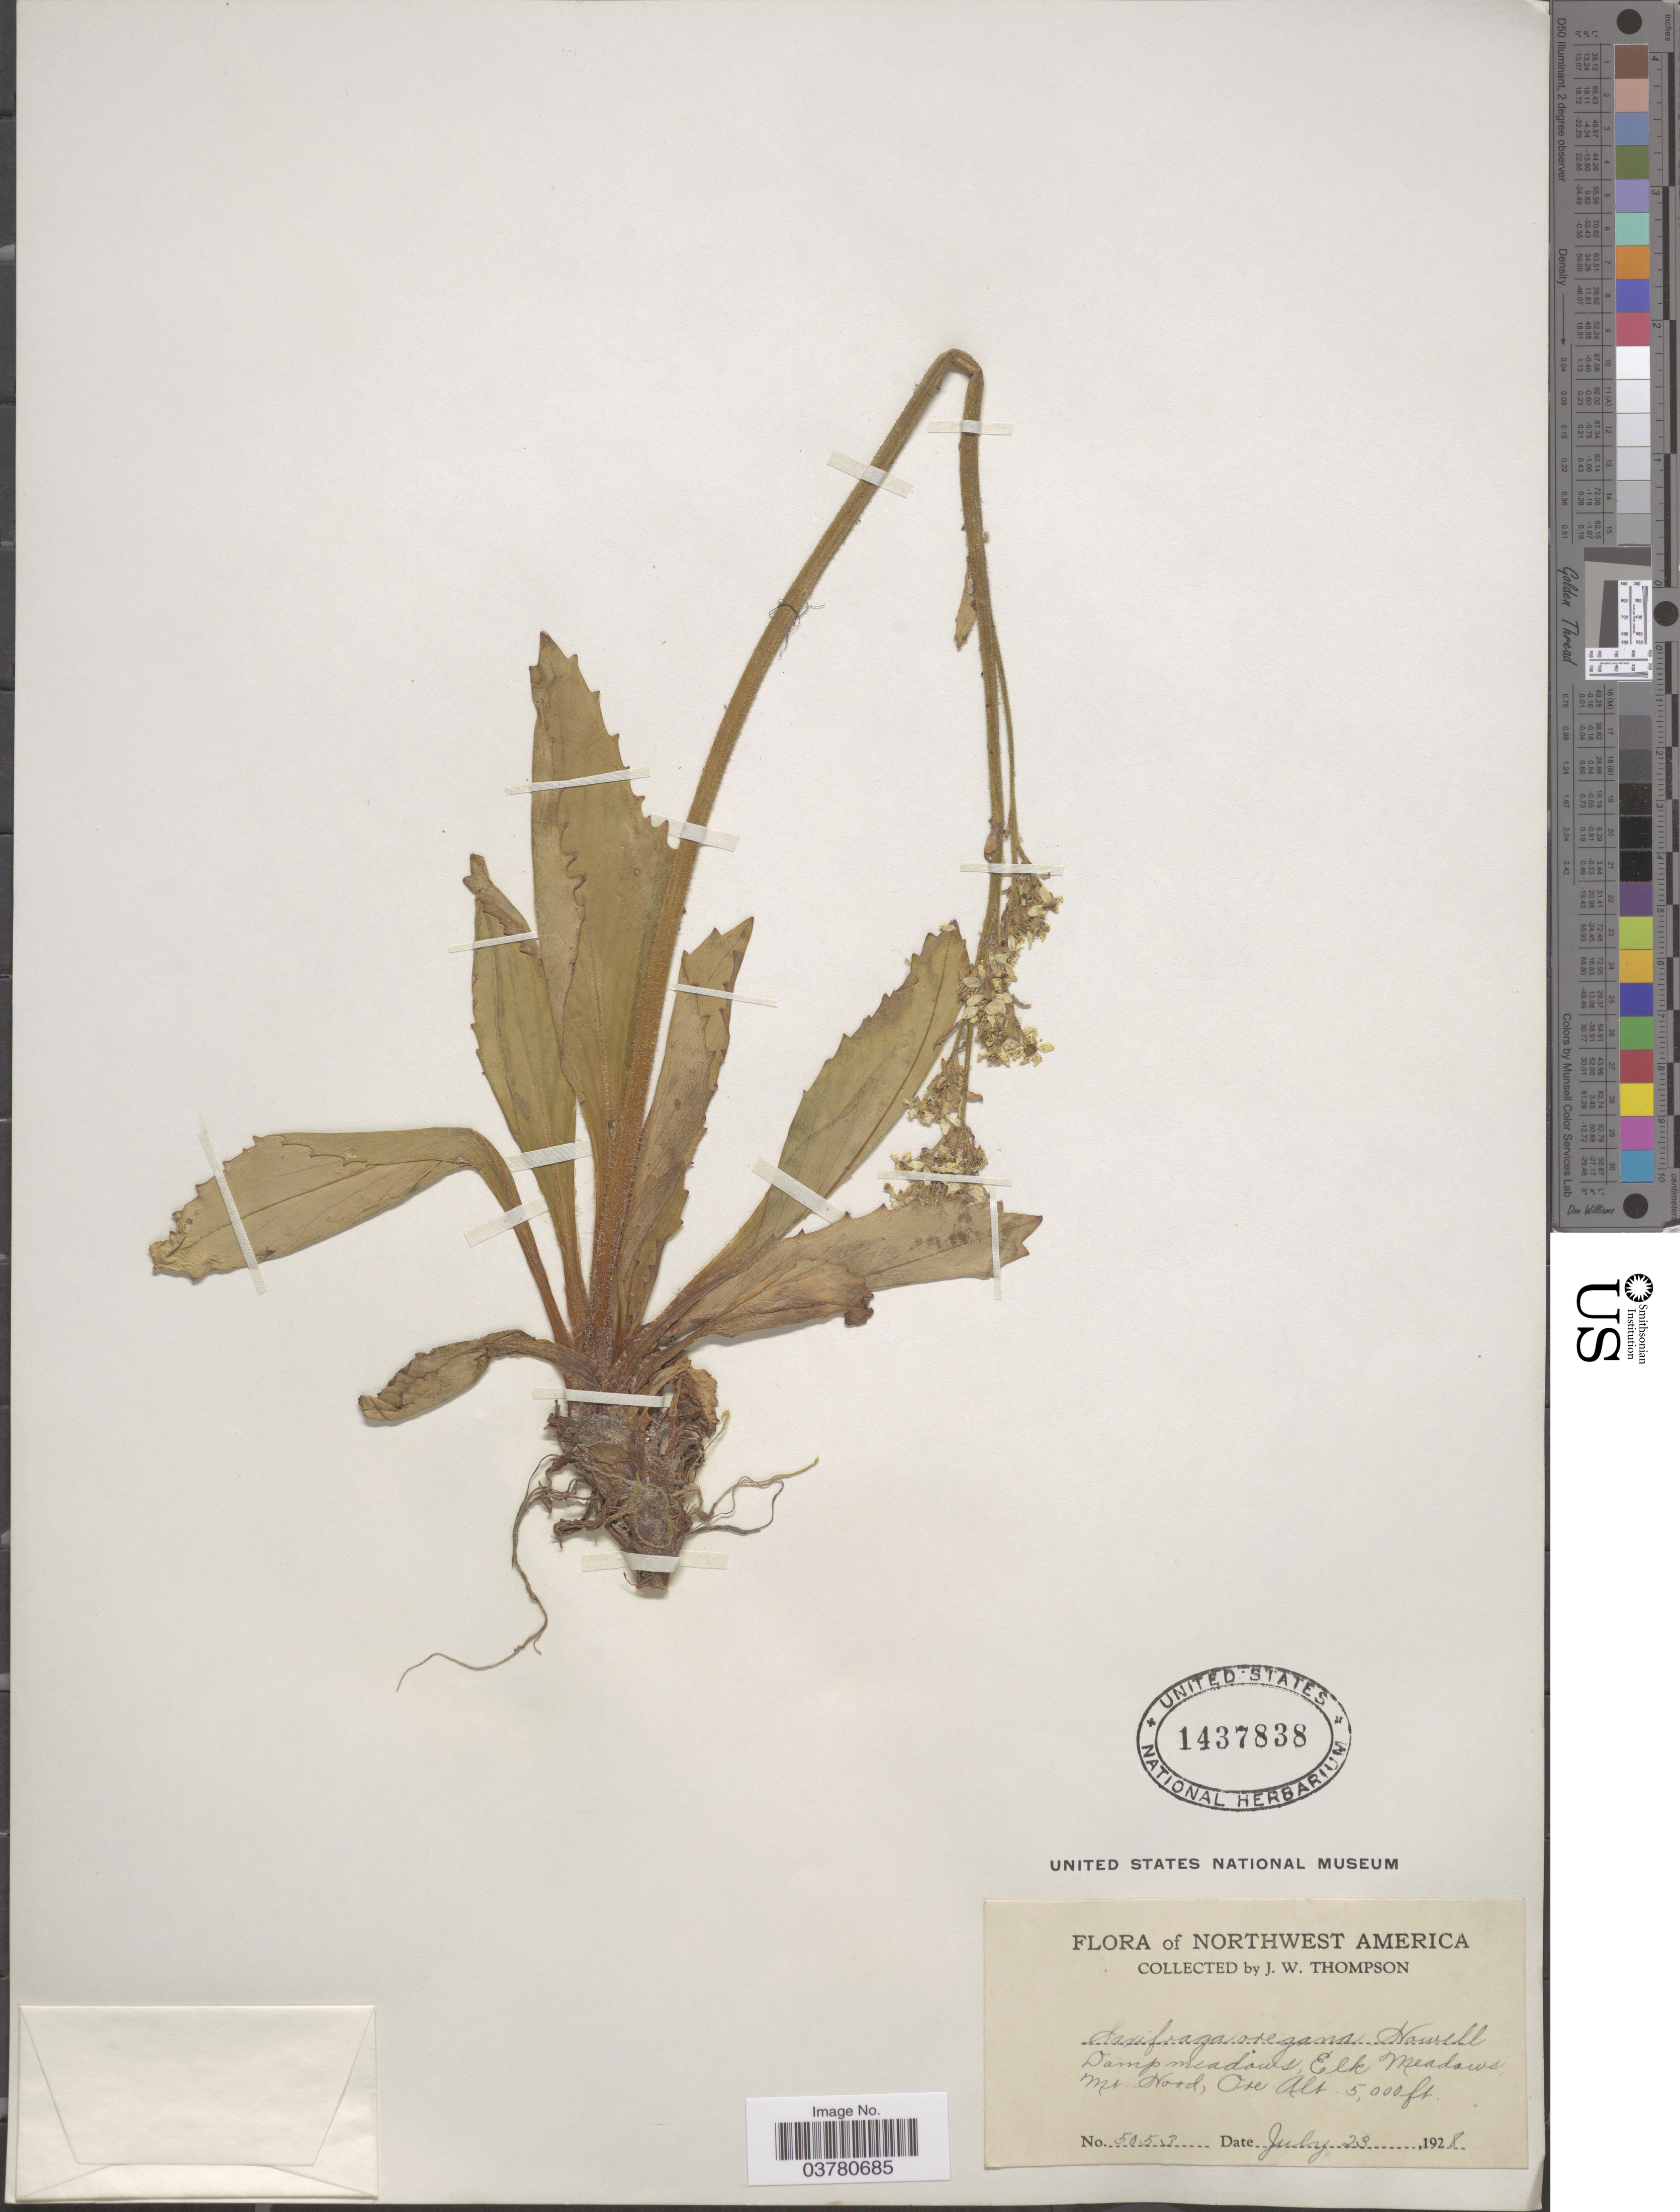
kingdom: Plantae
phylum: Tracheophyta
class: Magnoliopsida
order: Saxifragales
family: Saxifragaceae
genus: Micranthes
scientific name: Micranthes oregana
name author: (Howell) Small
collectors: J. Thompson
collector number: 5053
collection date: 1928-07-23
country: United States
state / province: Oregon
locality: Damp meadows, Elk Meadows, Mt. Hood.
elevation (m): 1524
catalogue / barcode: US 1437838